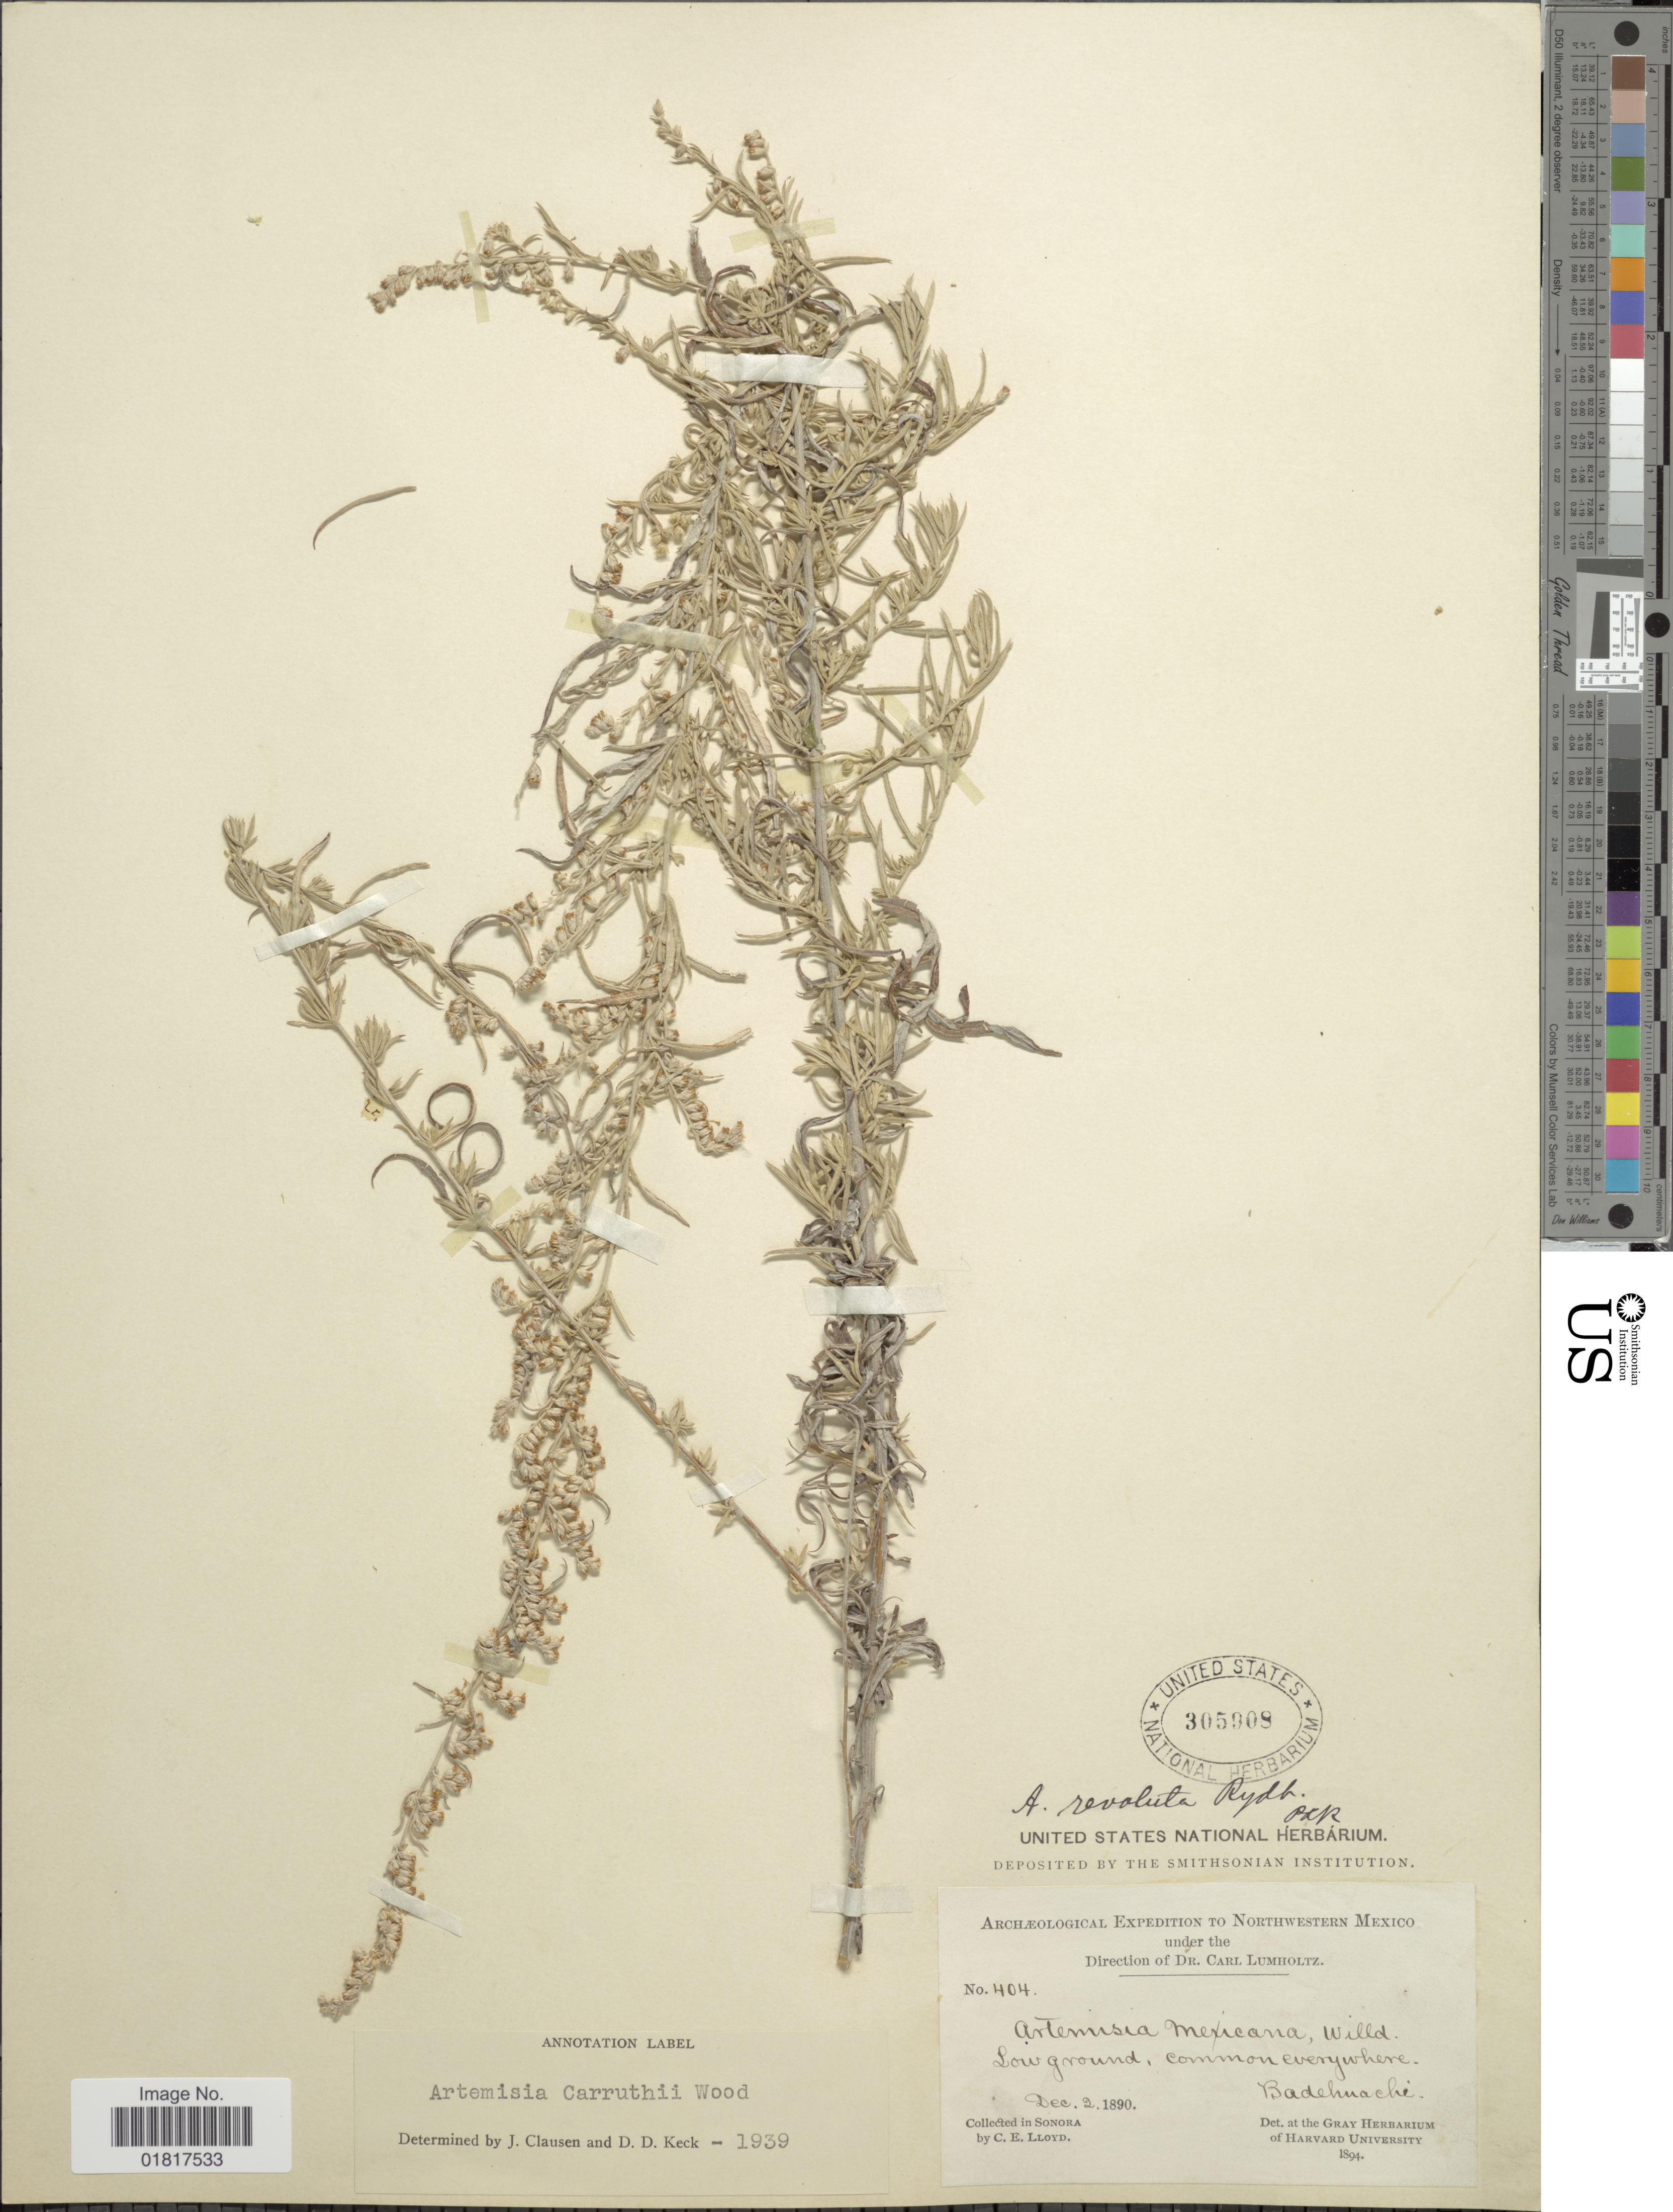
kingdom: Plantae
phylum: Tracheophyta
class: Magnoliopsida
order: Asterales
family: Asteraceae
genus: Artemisia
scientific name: Artemisia carruthii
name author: Alph. Wood ex Carruth.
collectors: Lloyd, C. E.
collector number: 404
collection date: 1890-12-02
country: Mexico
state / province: Sonora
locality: To Northwestern Mexico, Low ground, coomon everywhere, Badehuachi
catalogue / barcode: US 305905